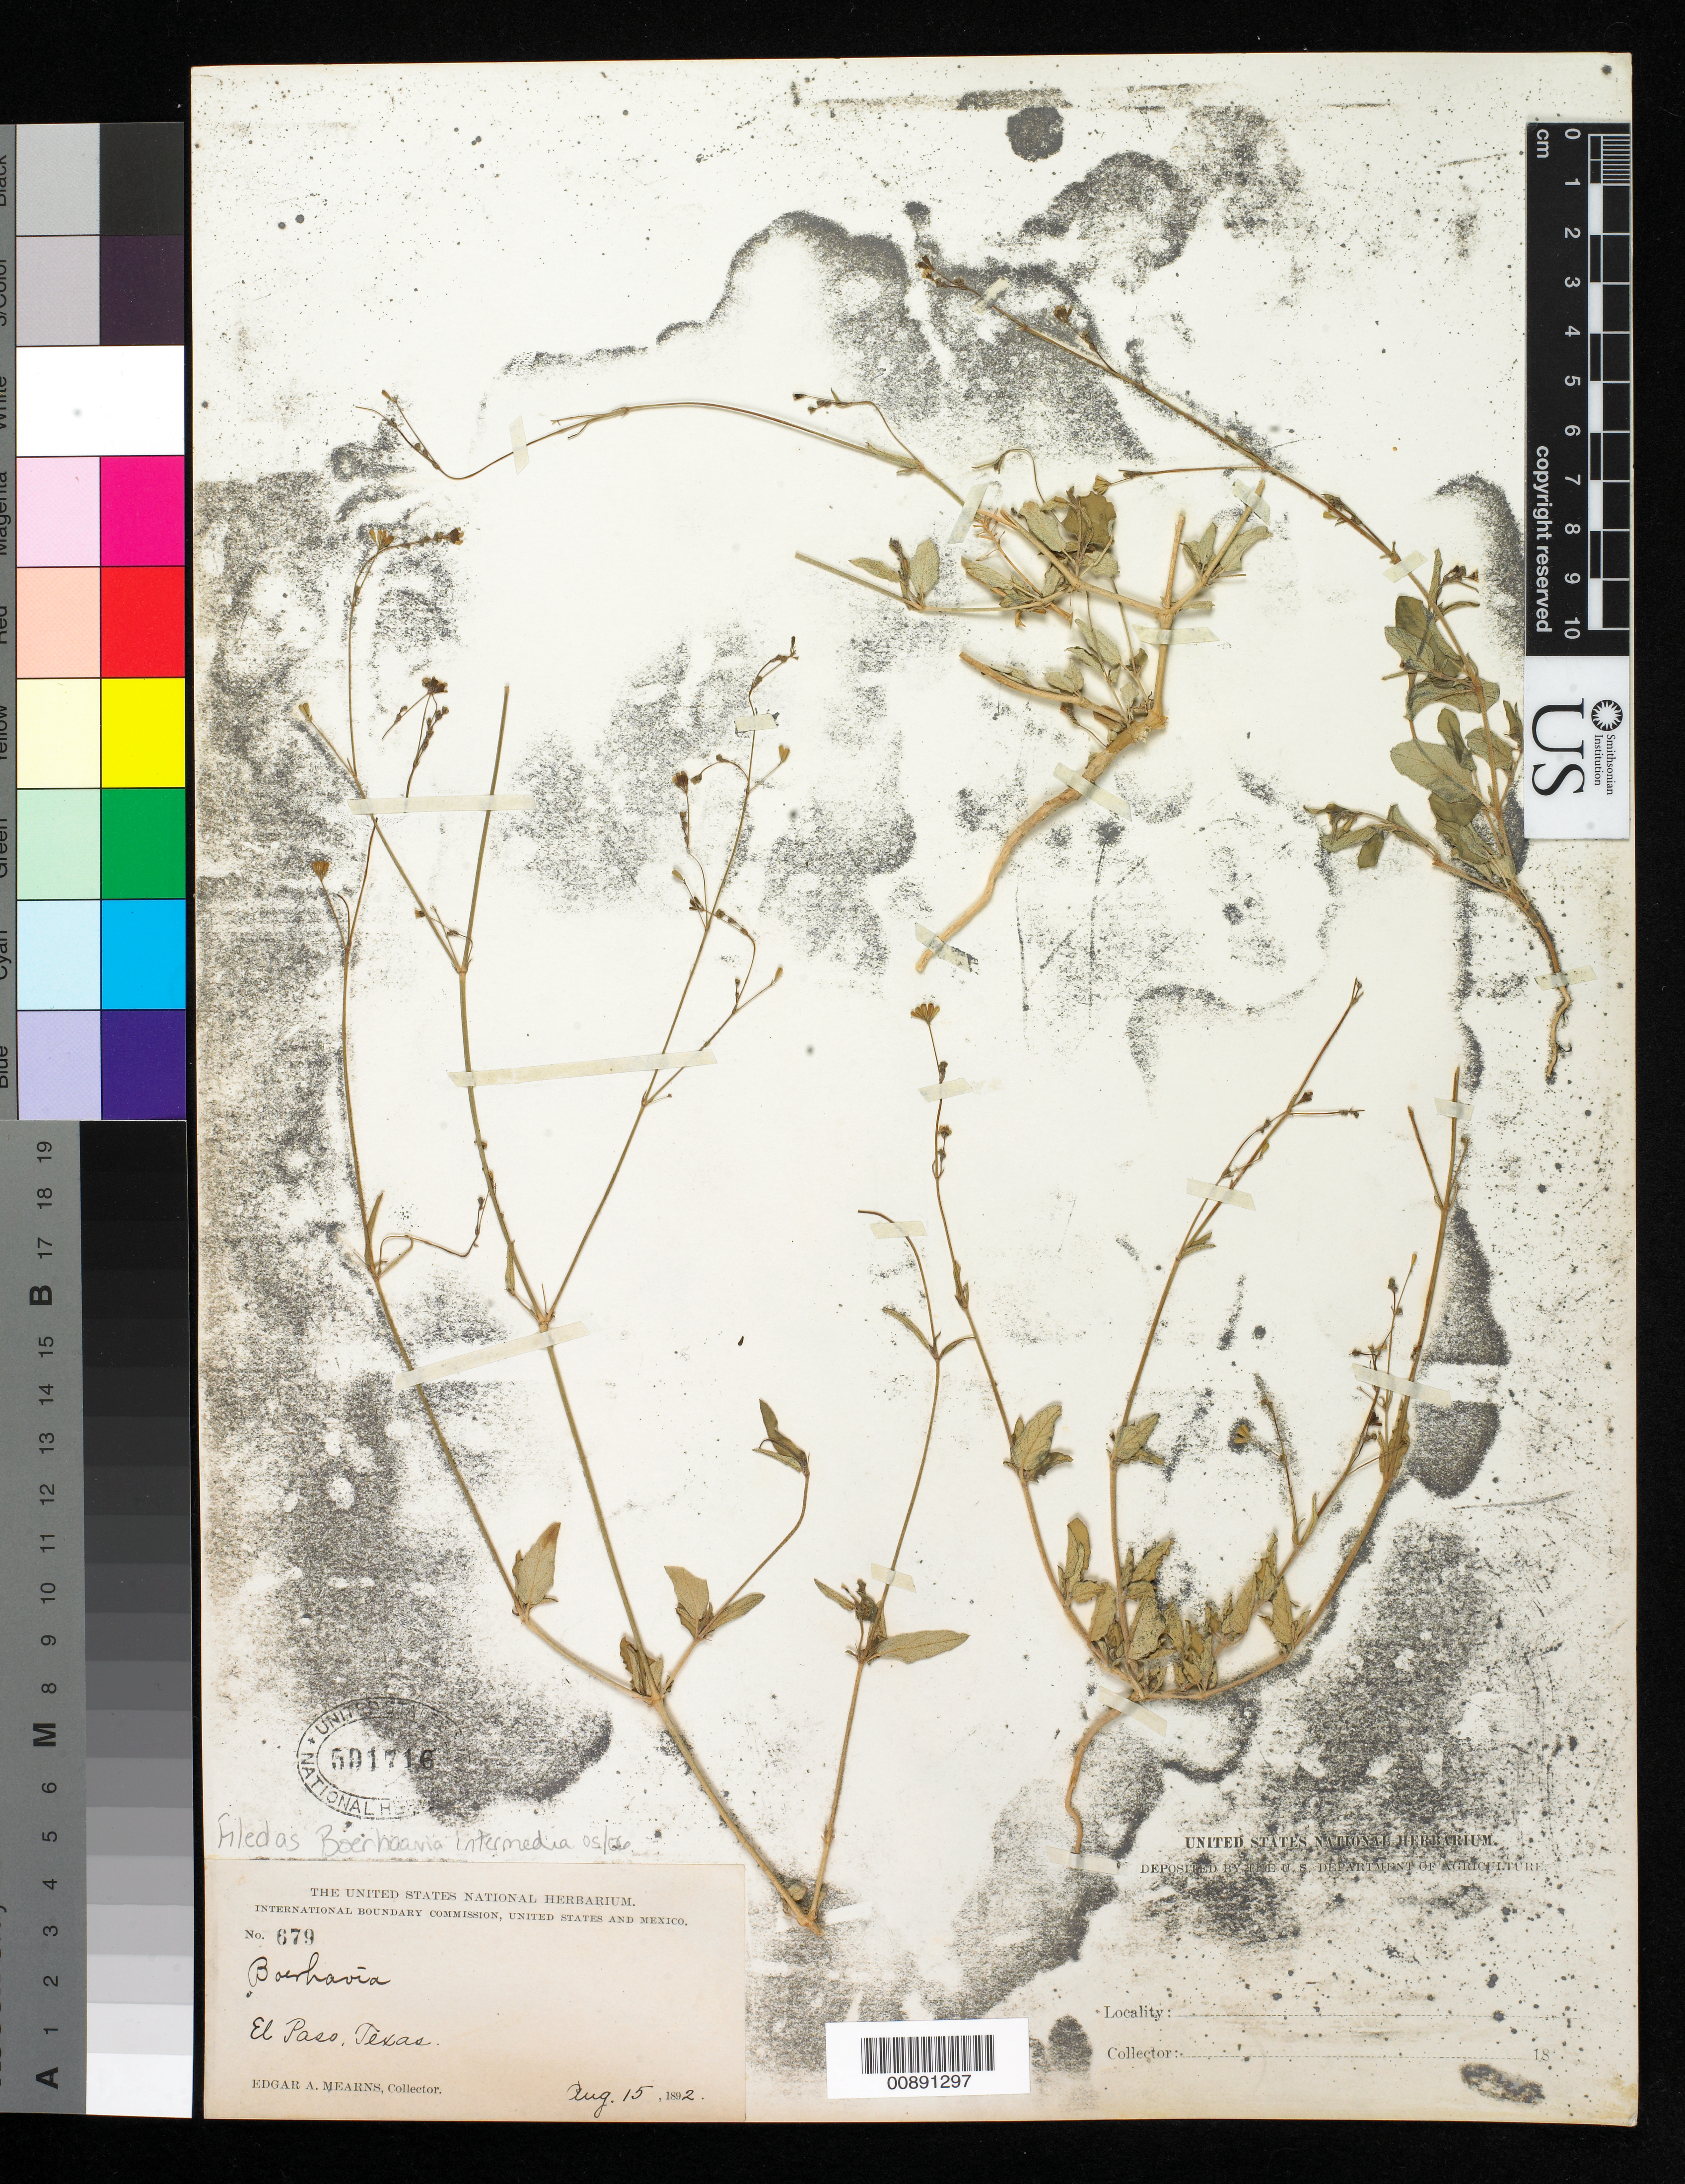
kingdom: Plantae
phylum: Tracheophyta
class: Magnoliopsida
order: Caryophyllales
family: Nyctaginaceae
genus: Boerhavia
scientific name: Boerhavia intermedia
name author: M.E. Jones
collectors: E. A. Mearns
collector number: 679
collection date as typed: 15 Aug 1892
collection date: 1892-08-15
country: United States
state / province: Texas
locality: El Paso, Texas.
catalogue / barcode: US 591716